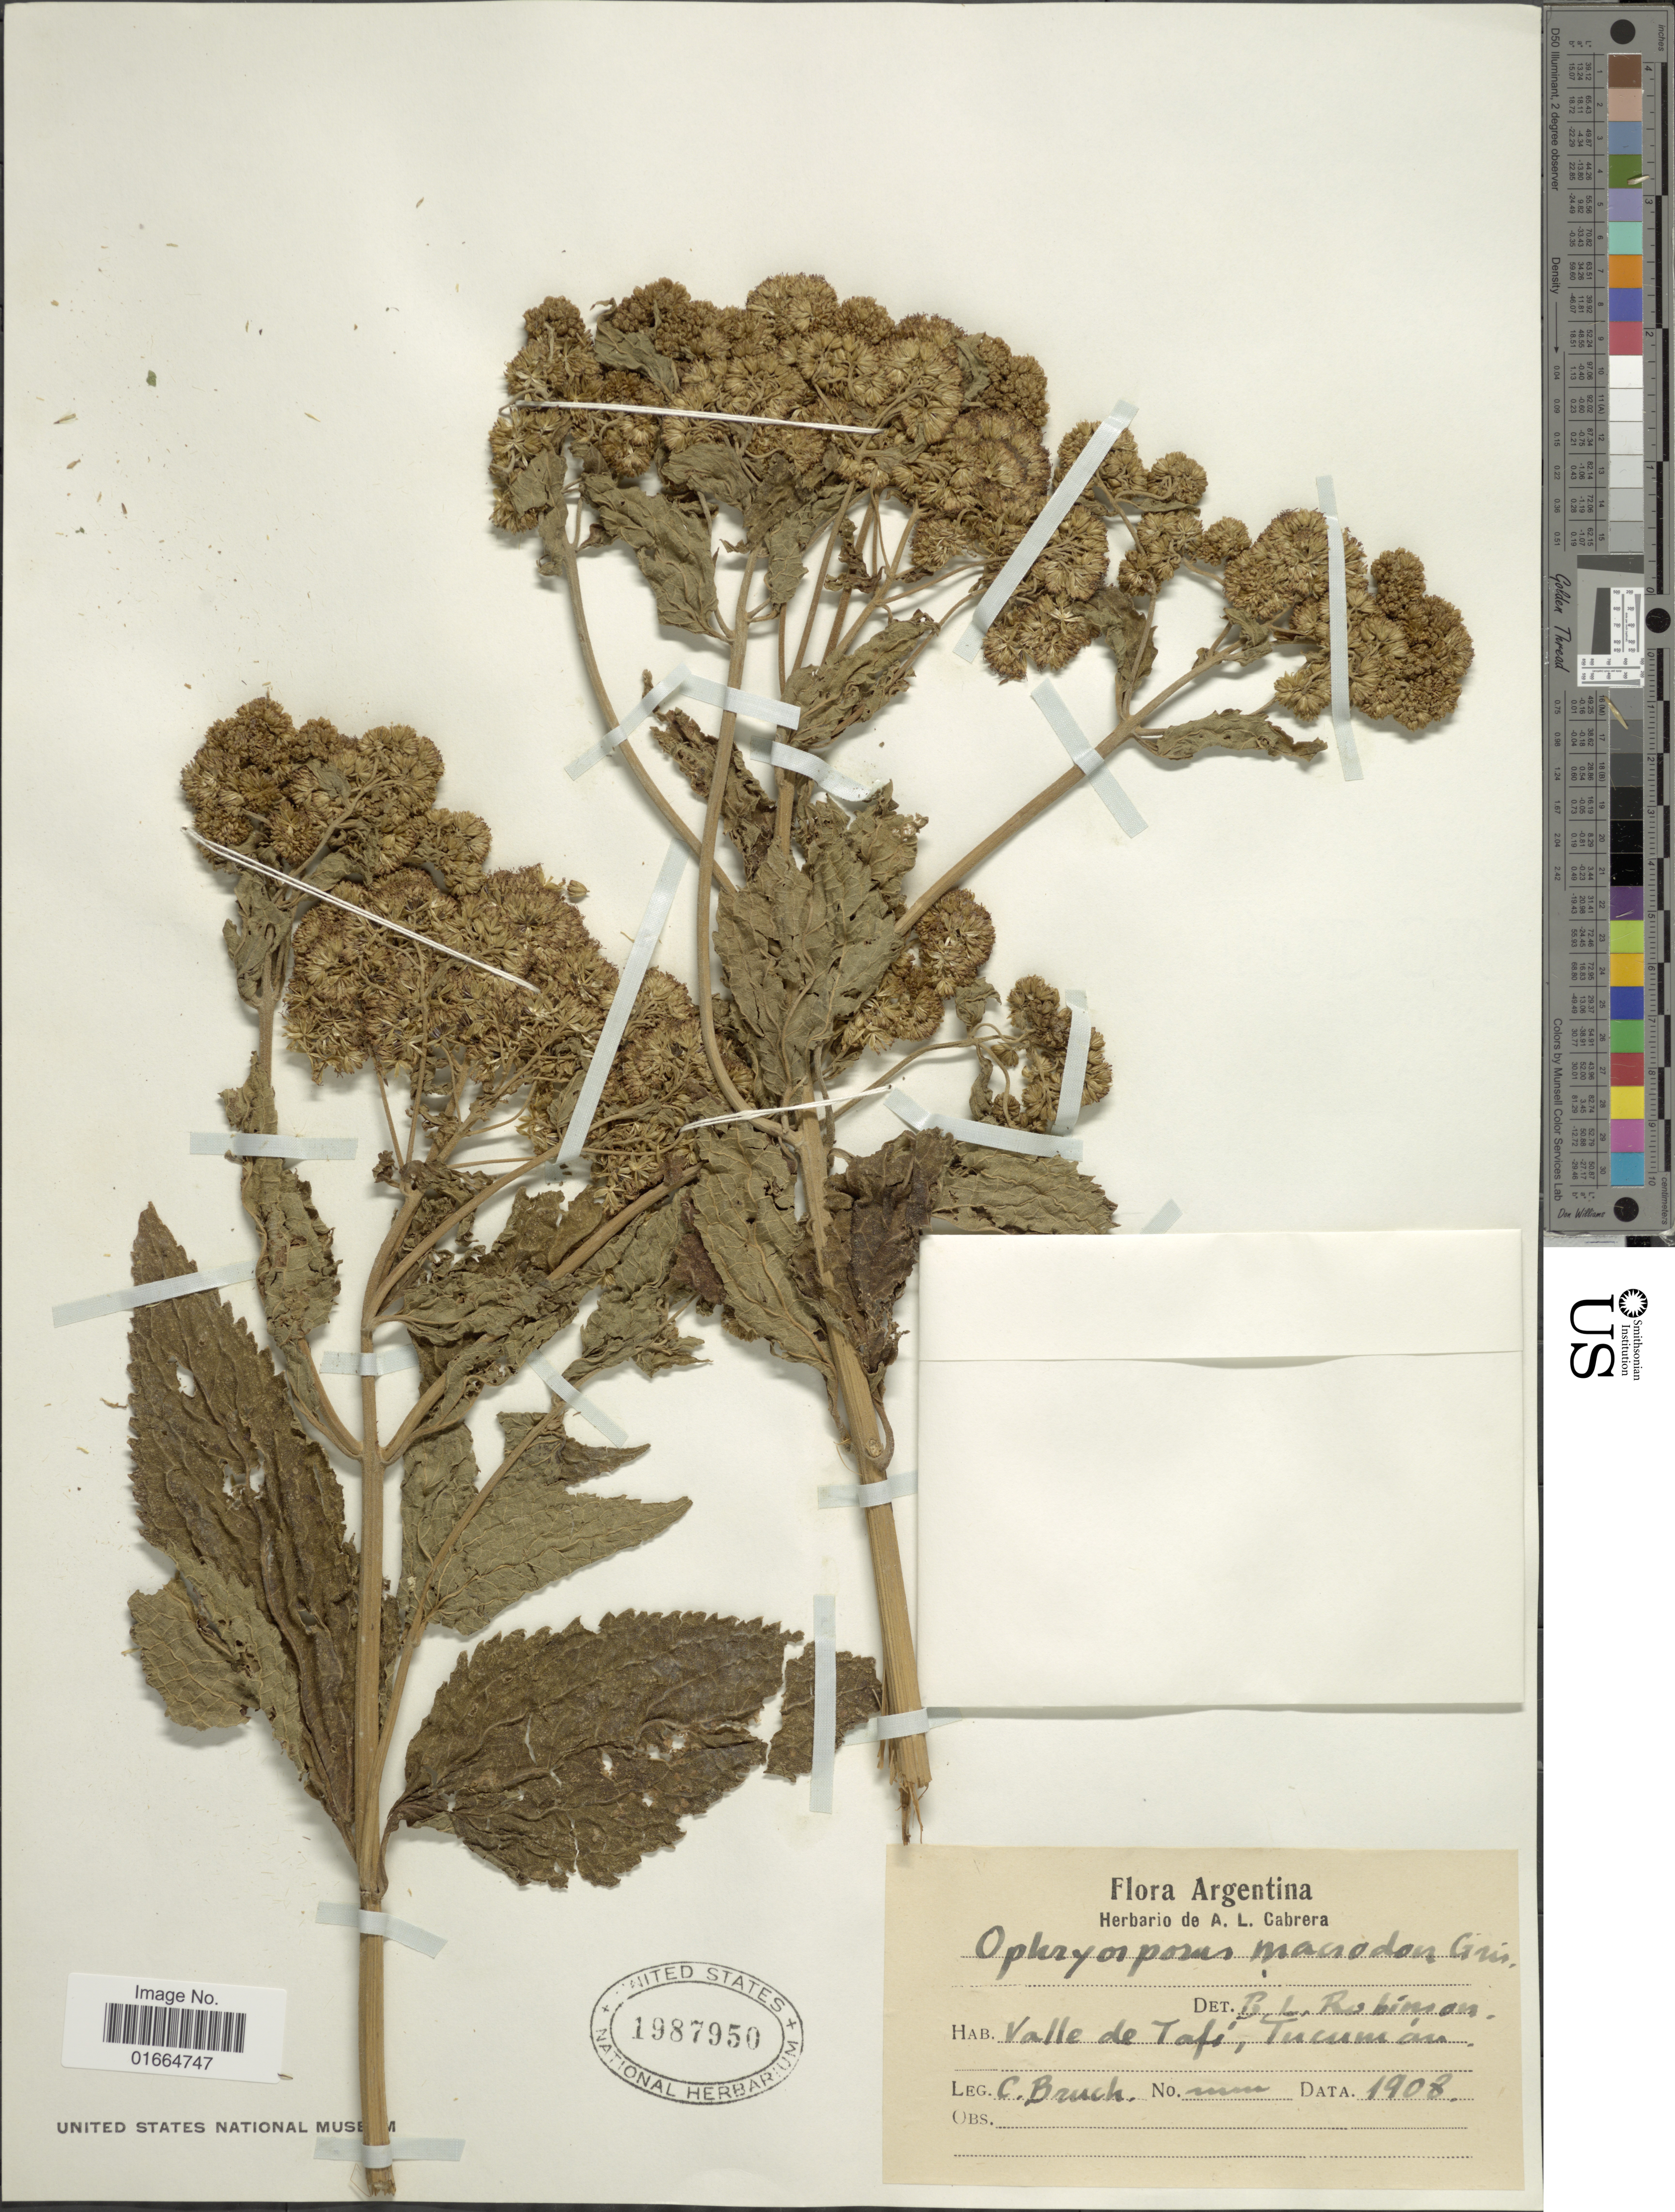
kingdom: Plantae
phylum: Tracheophyta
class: Magnoliopsida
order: Asterales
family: Asteraceae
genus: Ophryosporus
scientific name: Ophryosporus macrodon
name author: Griseb.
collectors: C. Bruch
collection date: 1908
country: Argentina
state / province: Tucuman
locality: Valle de Tafi, Tucuman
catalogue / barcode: US 1987950